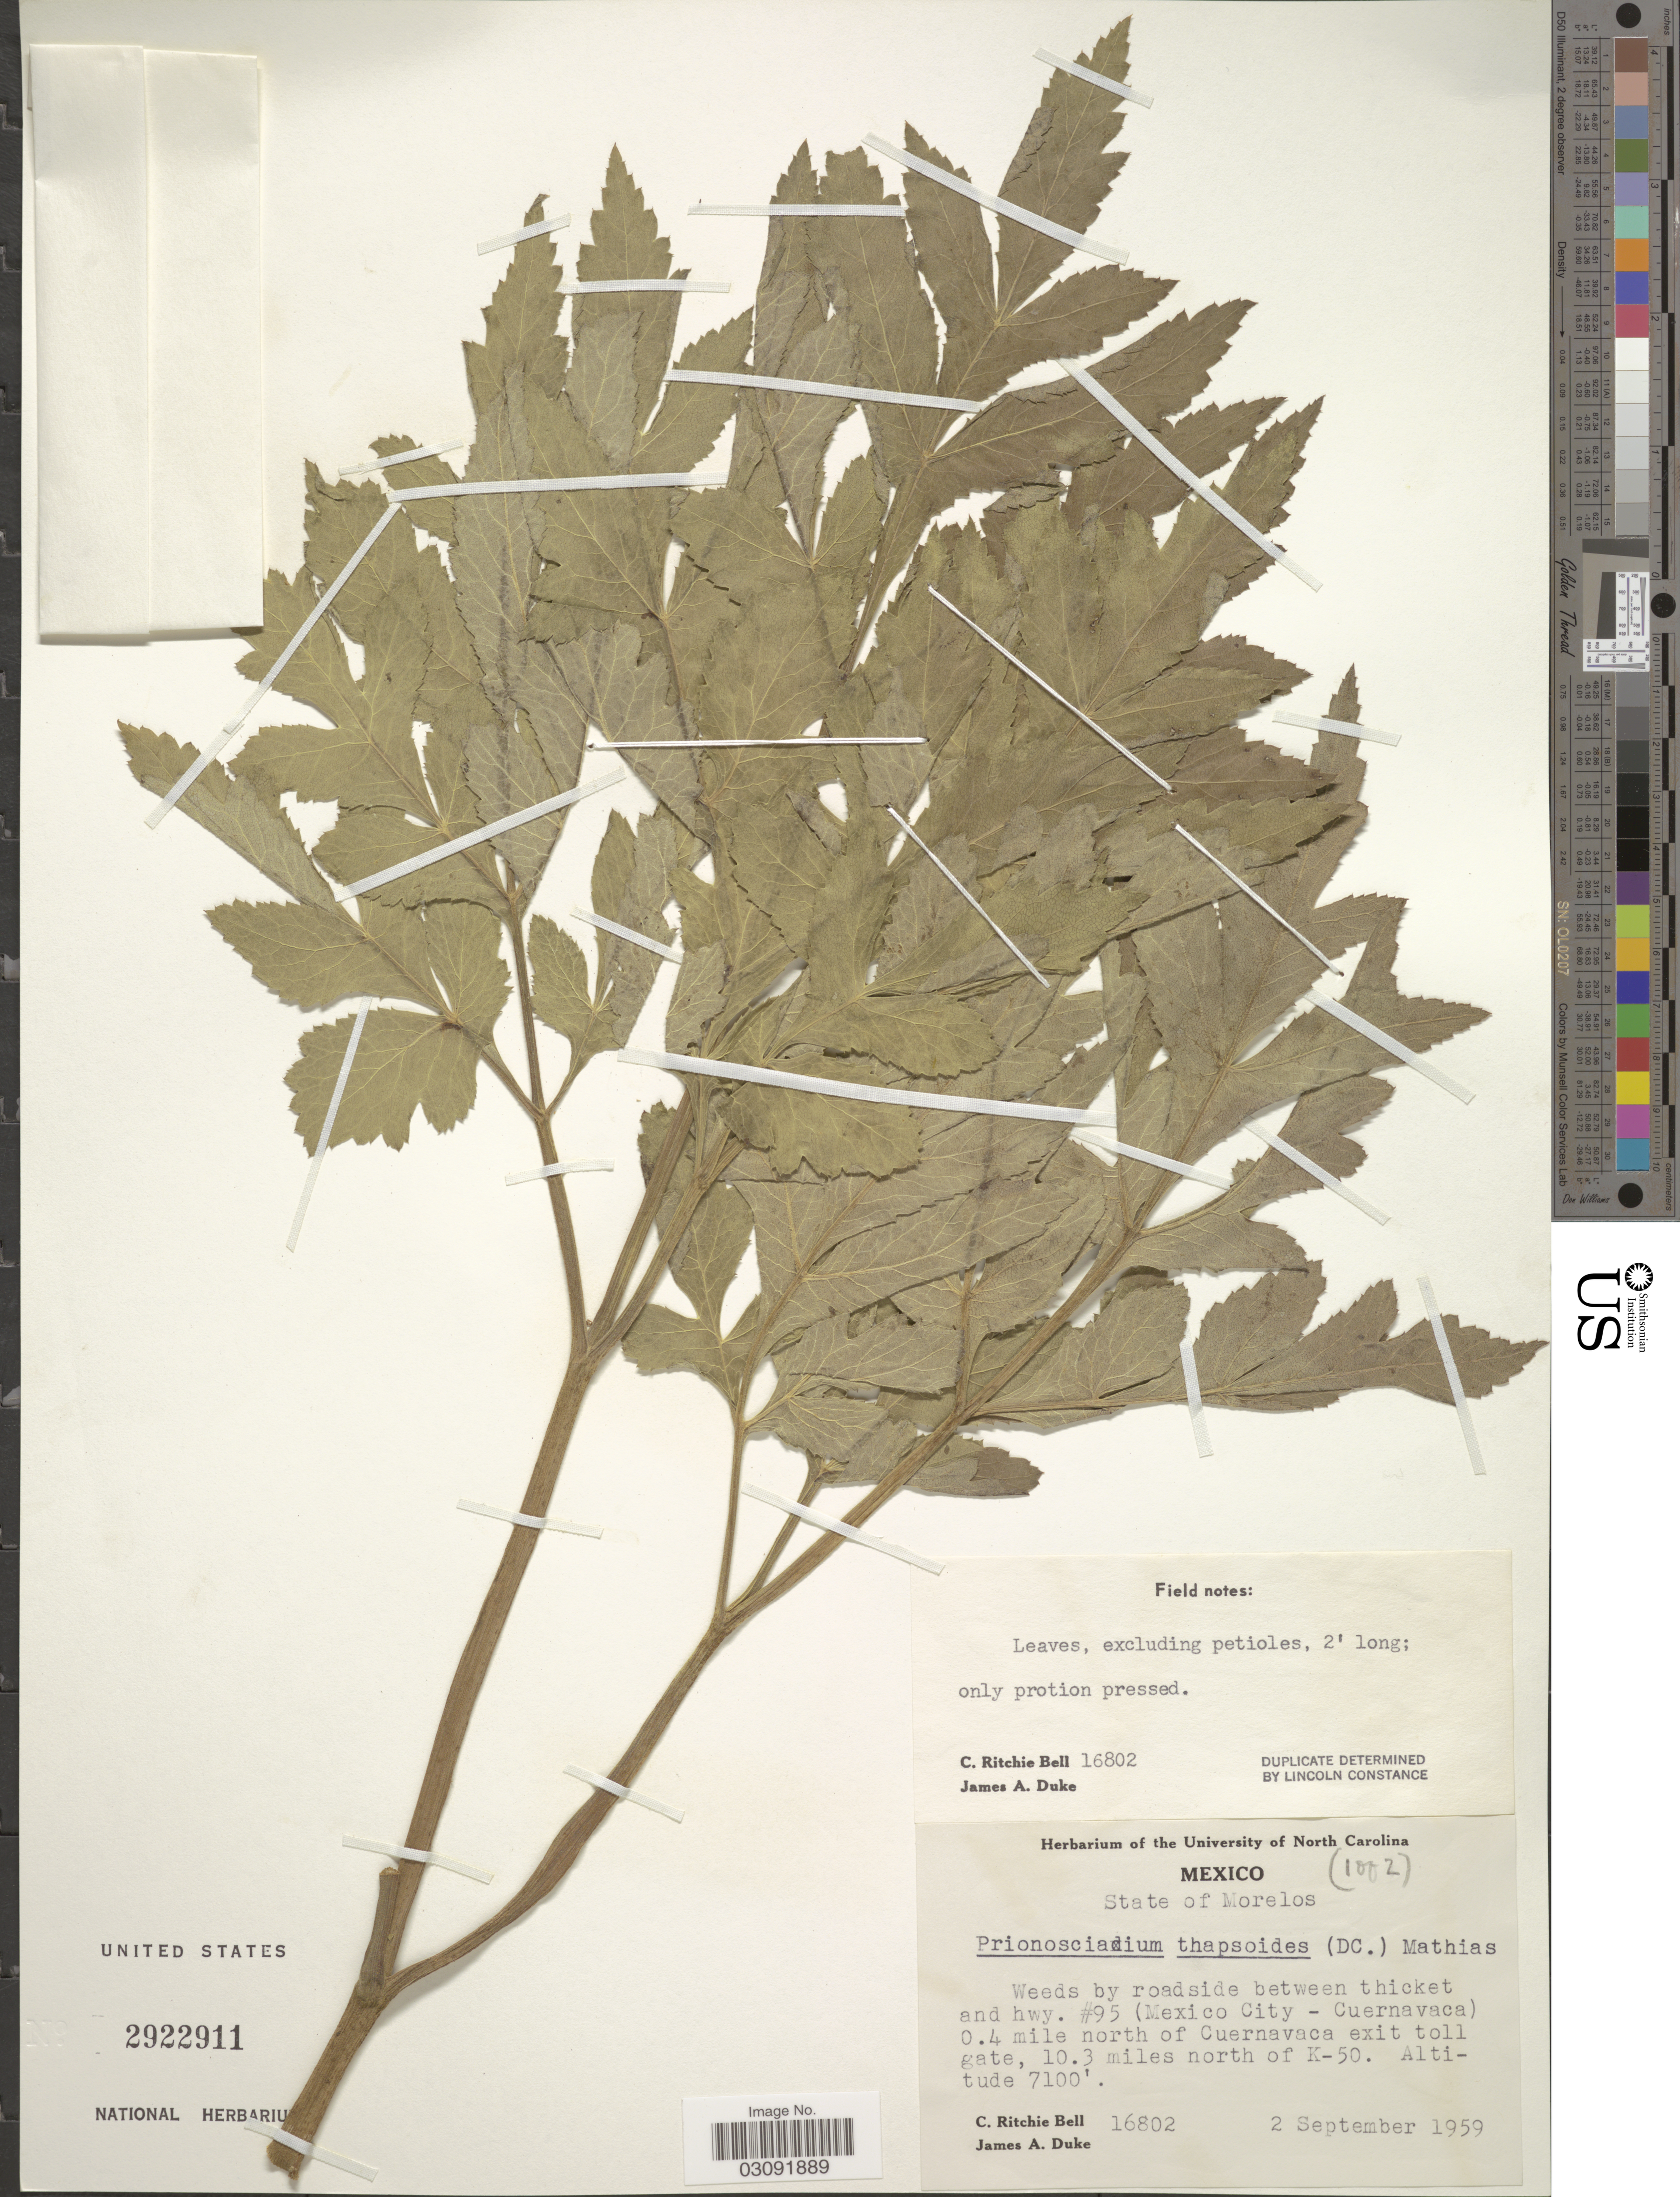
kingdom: Plantae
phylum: Tracheophyta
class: Magnoliopsida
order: Apiales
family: Apiaceae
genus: Prionosciadium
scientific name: Prionosciadium thapsoides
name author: (DC.)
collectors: C. R. Bell & J. A. Duke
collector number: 16802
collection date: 1959-09-02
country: Mexico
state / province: Morelos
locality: Weeds by roadside between thicket and hwy. #95 (Mexico City - Cuernavaca) 0.4 mile north of Cuernavaca exit toll gate, 10.3 miles north of K-50.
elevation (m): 2164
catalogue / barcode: US 2922911